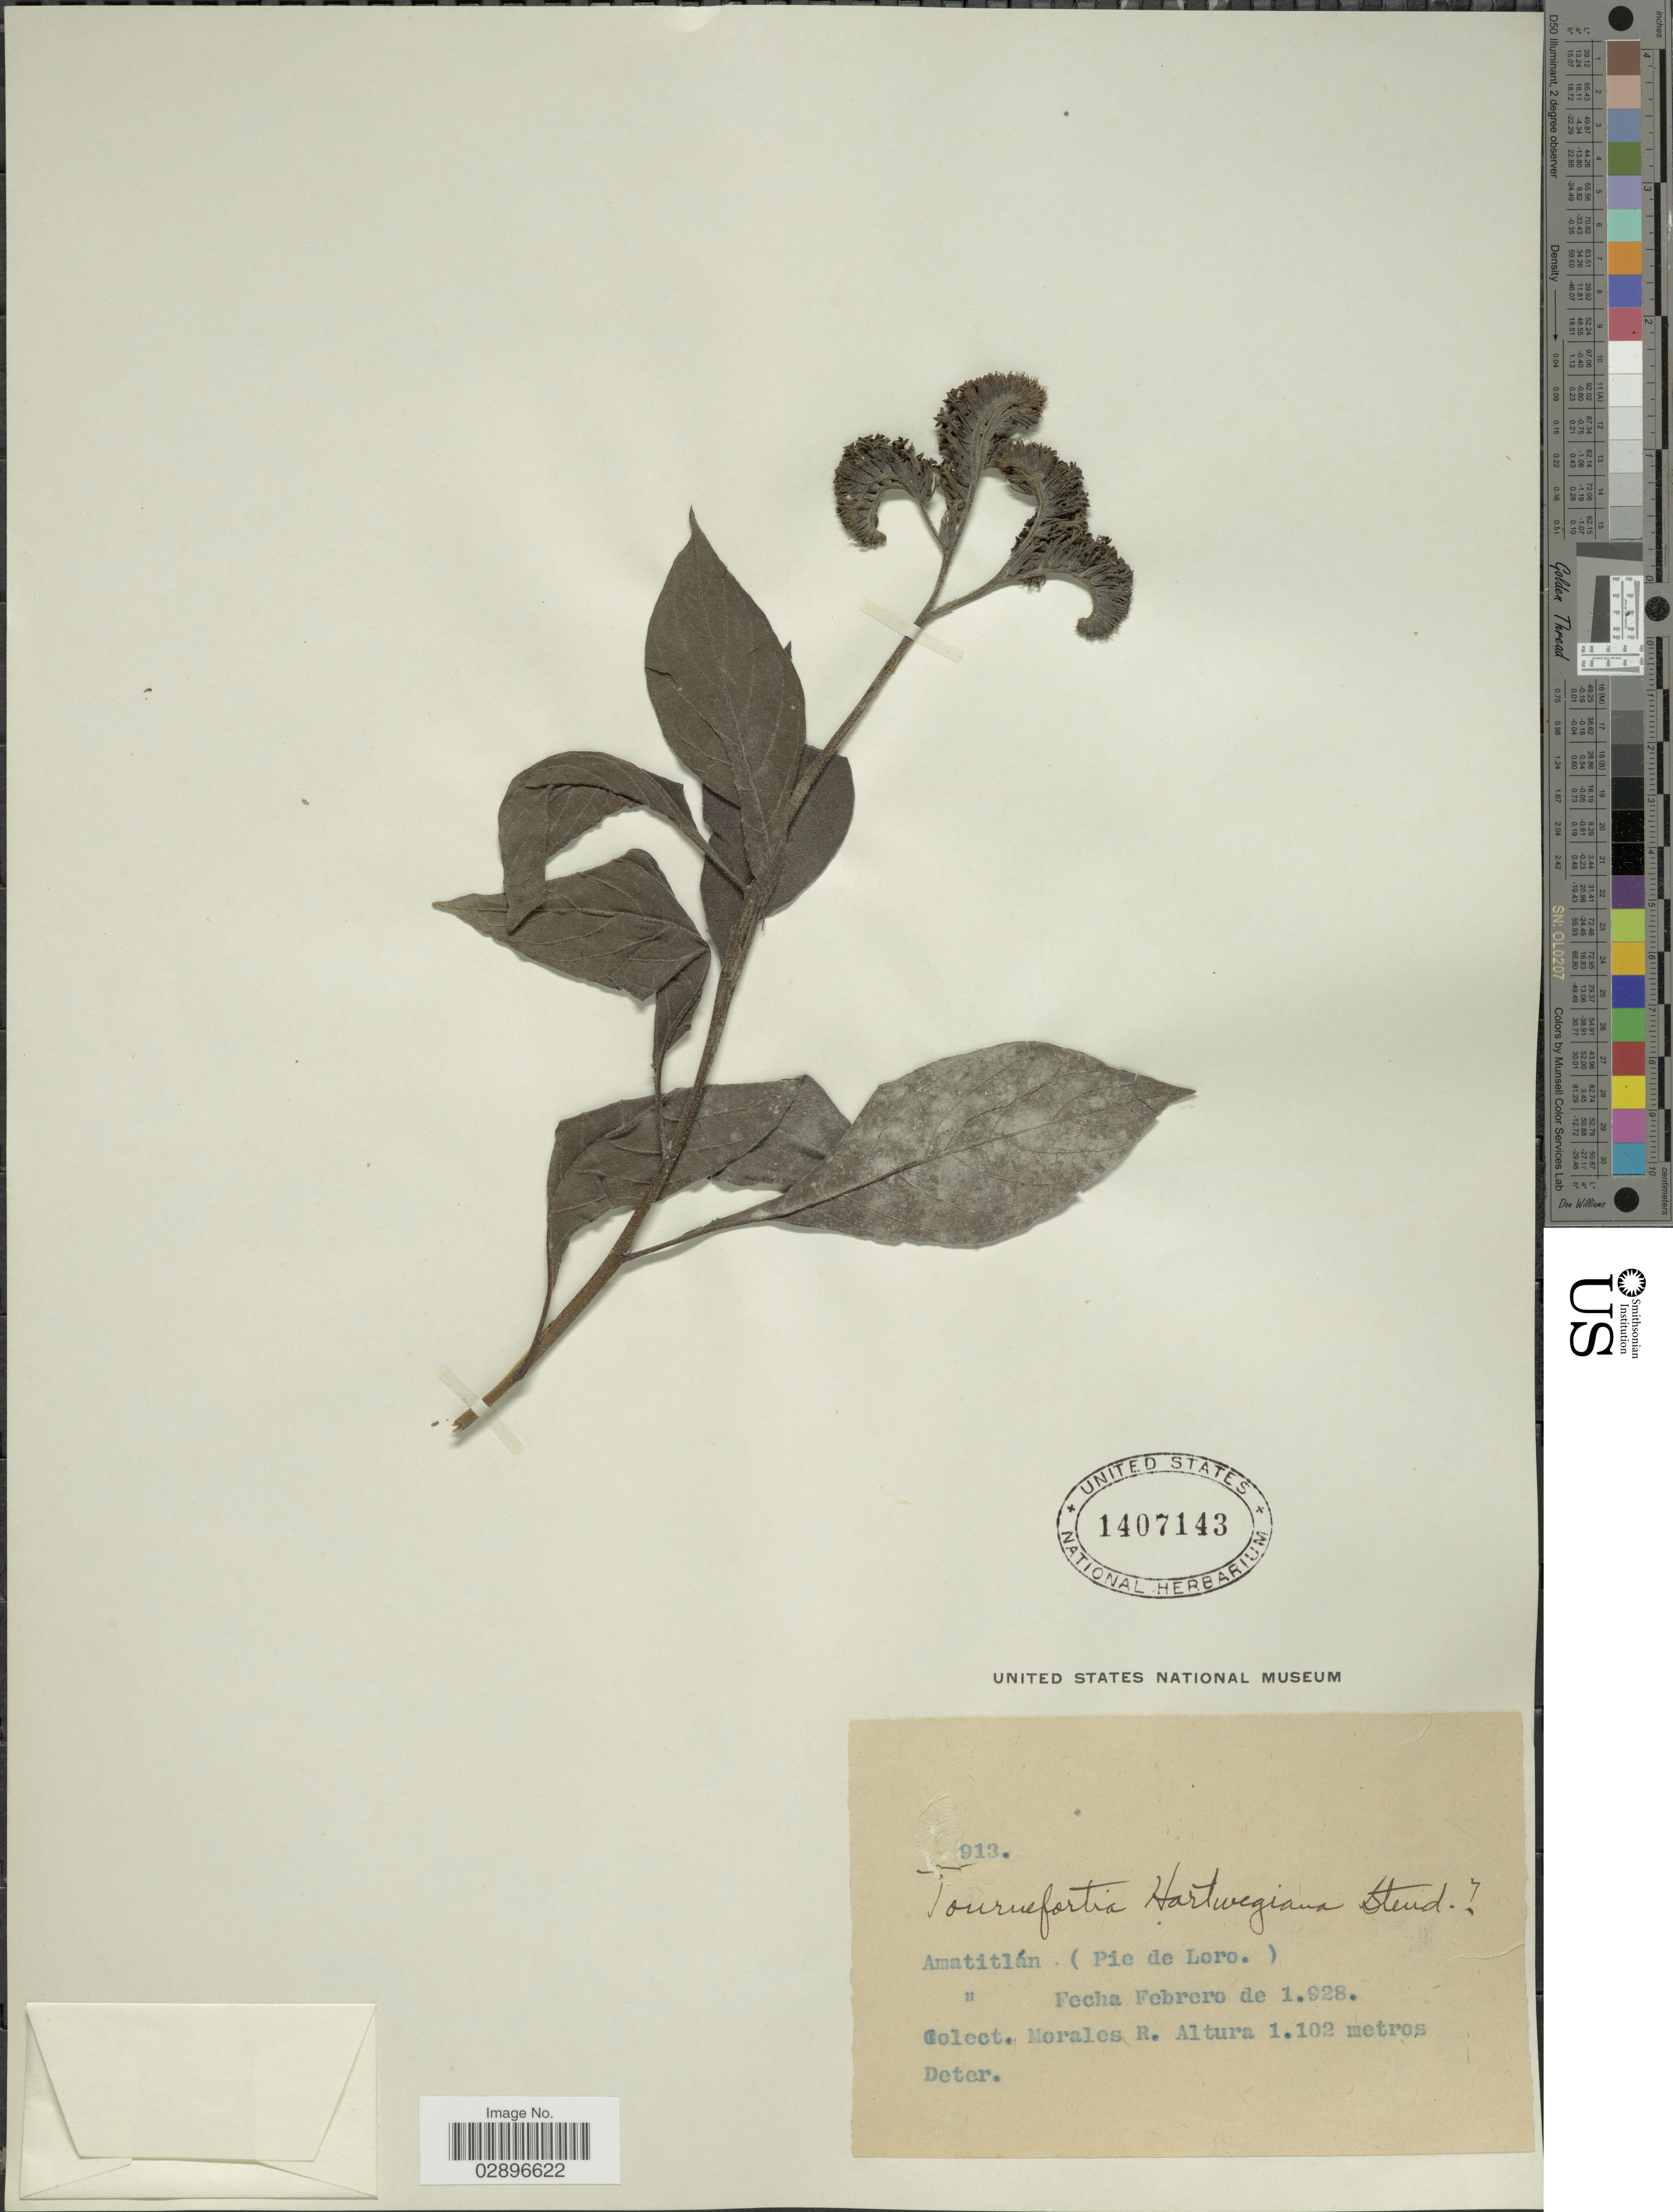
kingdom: Plantae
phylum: Tracheophyta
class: Magnoliopsida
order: Boraginales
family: Heliotropiaceae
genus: Tournefortia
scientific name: Tournefortia hartwegiana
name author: Steud.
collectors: R. Morales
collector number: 913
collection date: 1928-02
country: Guatemala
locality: Amatitlán (Pie de Loro).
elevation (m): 1102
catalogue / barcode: US 1407143